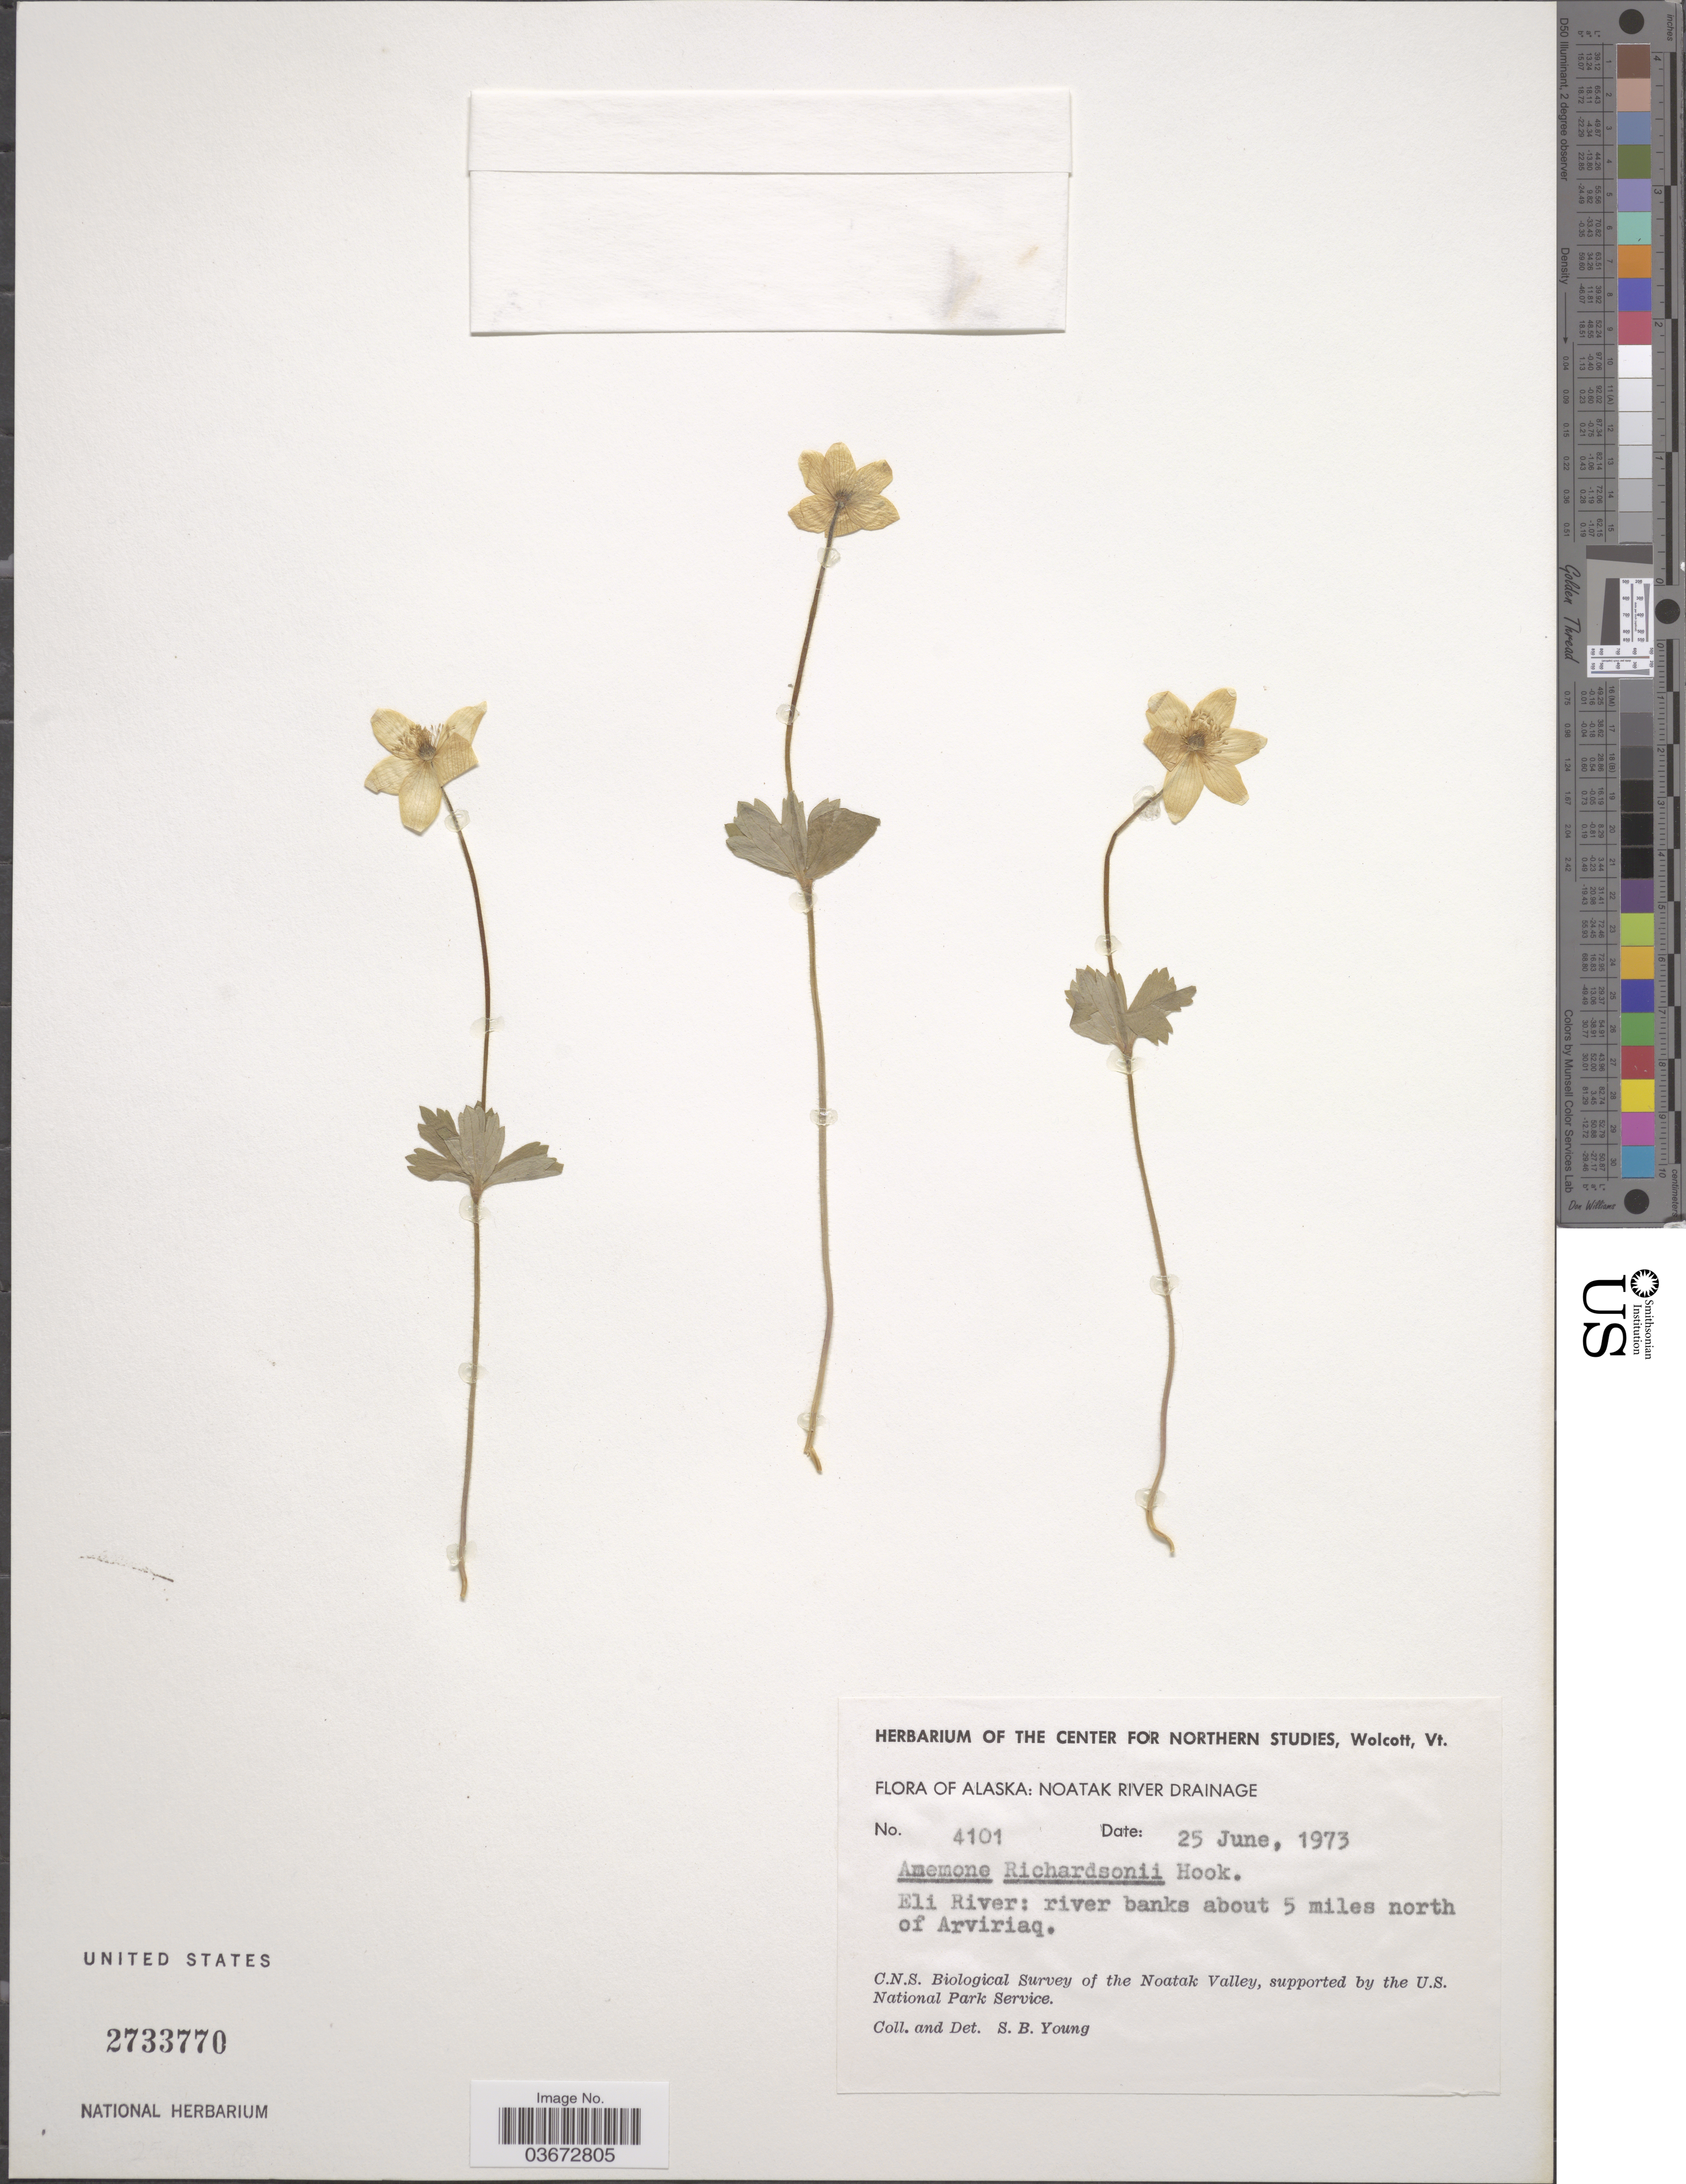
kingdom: Plantae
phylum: Tracheophyta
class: Magnoliopsida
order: Ranunculales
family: Ranunculaceae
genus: Anemone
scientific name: Anemone richardsonii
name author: Hook.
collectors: S. Young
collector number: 4101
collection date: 1973-06-25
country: United States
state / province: Alaska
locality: Noatak River Drainage. Eli River: river banks about 5 miles north of Arviriaq.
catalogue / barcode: US 2733770